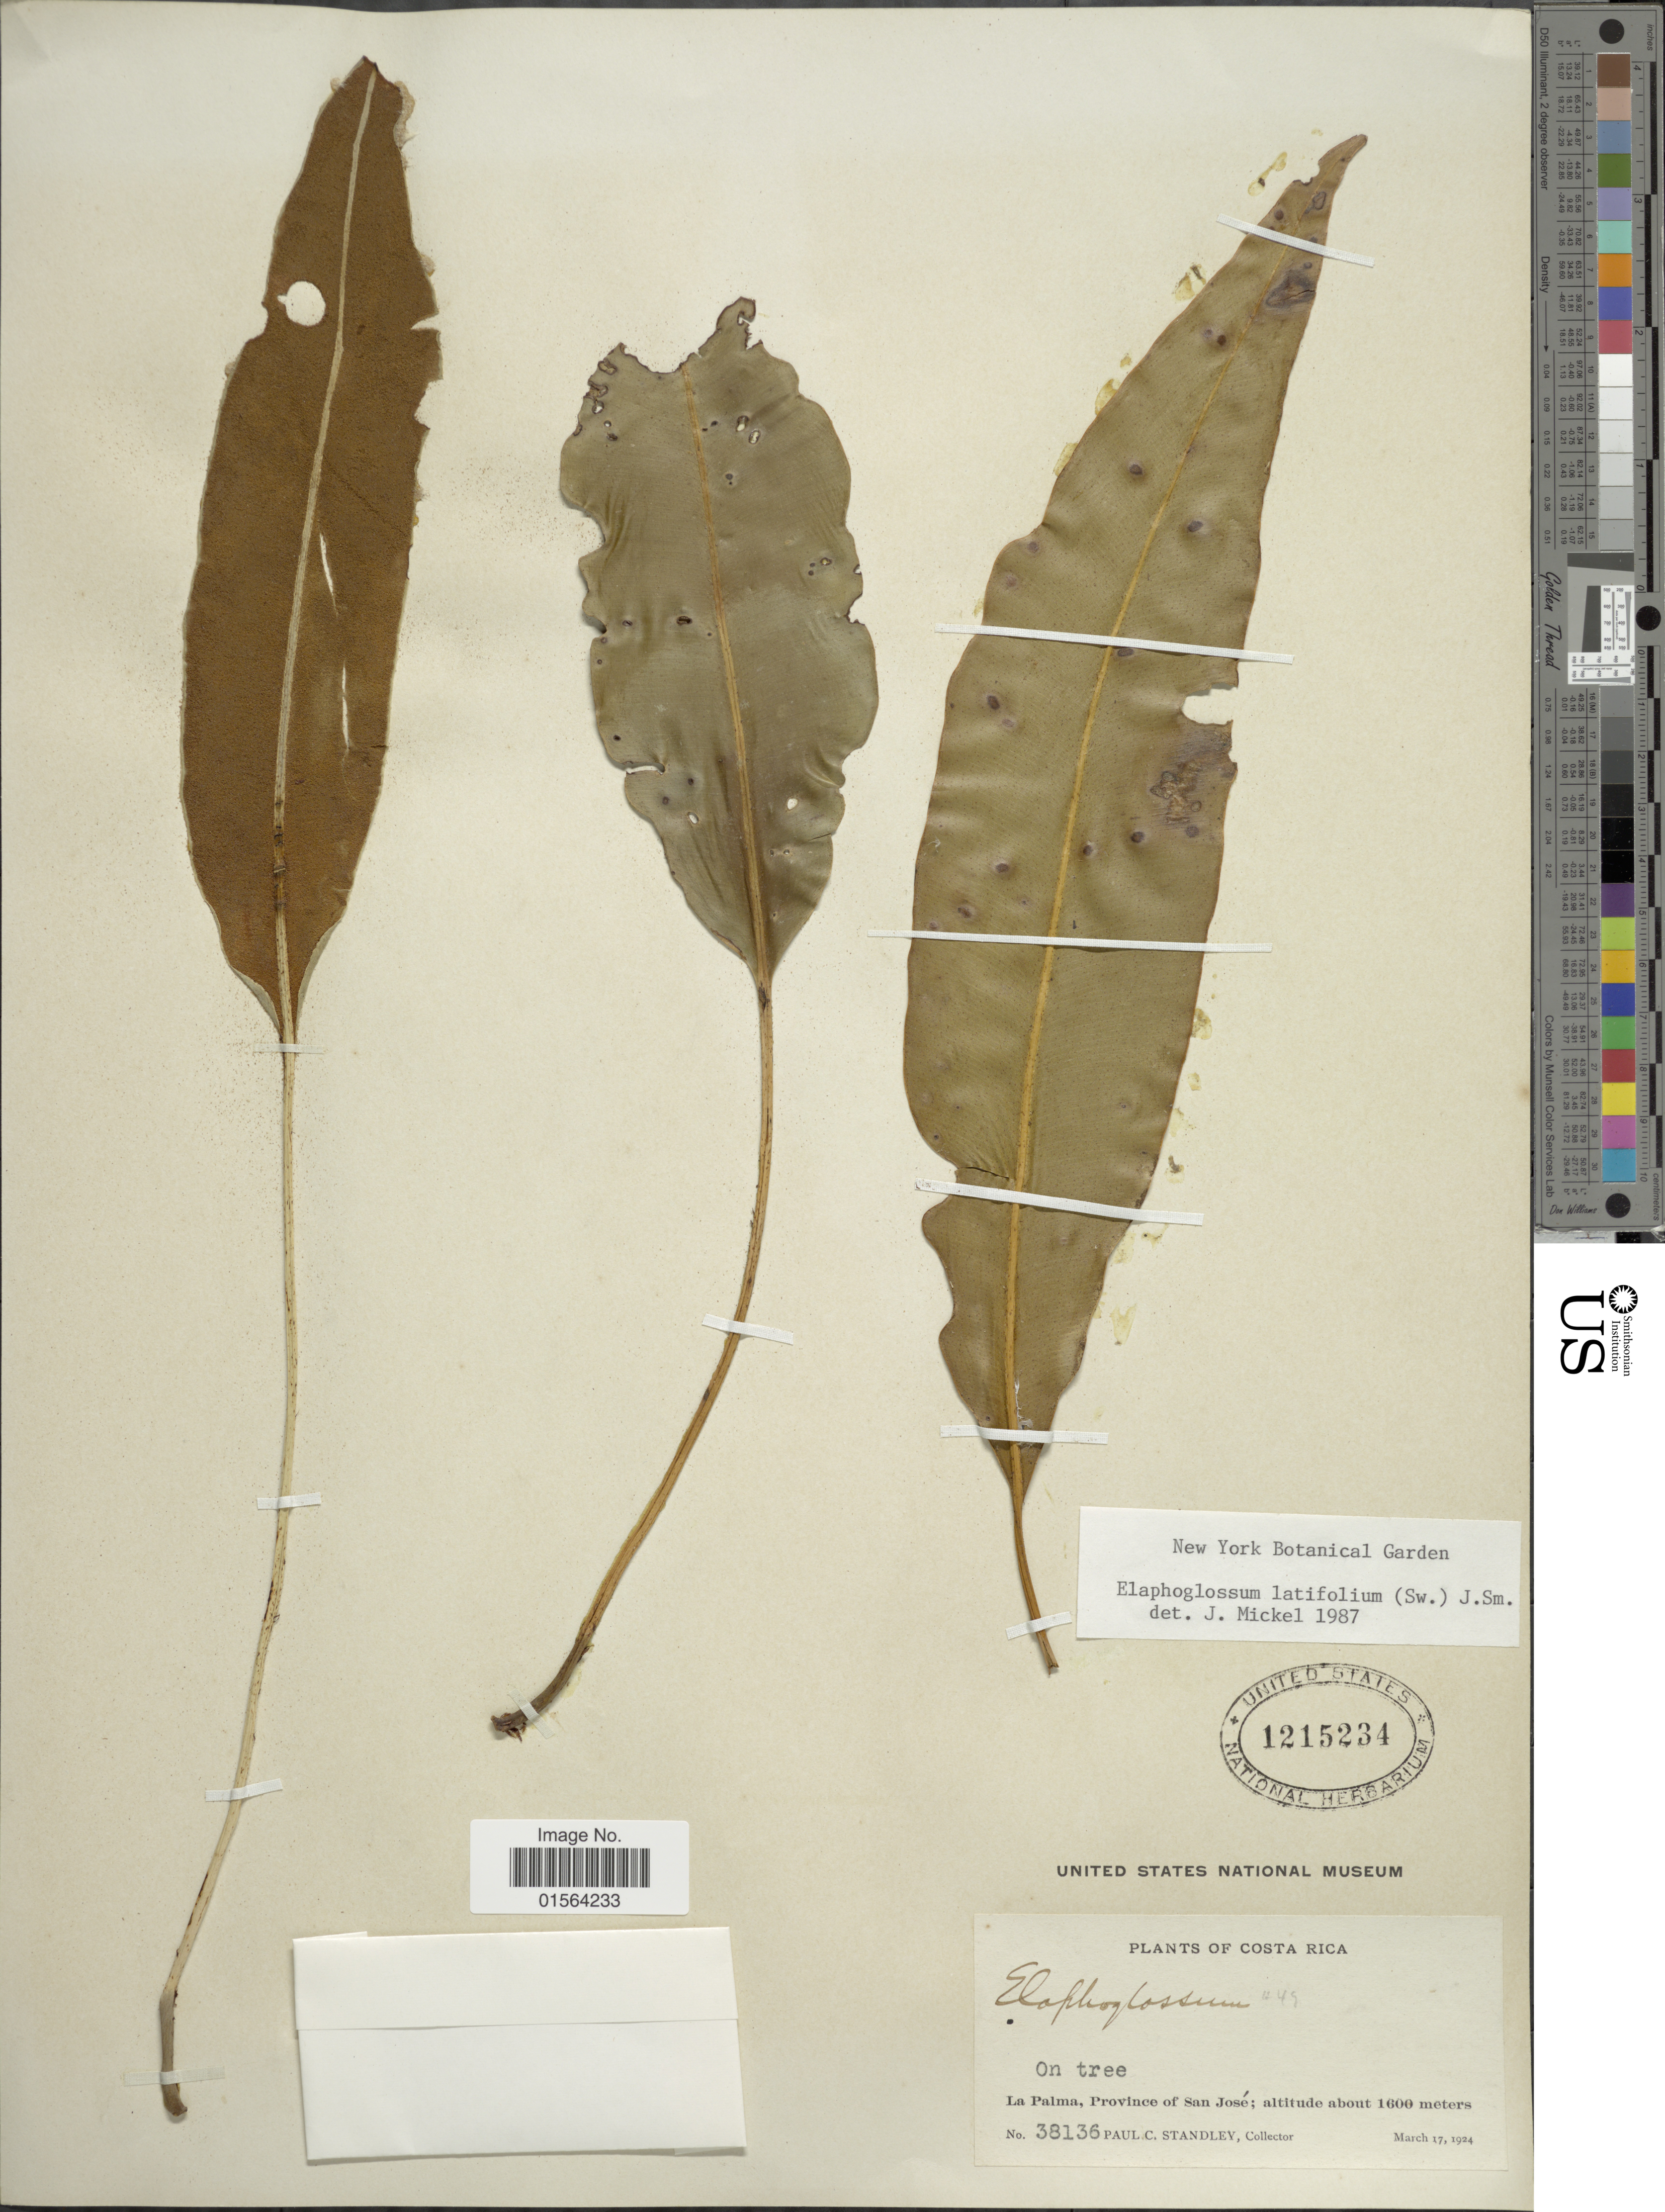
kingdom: Plantae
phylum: Tracheophyta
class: Polypodiopsida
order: Polypodiales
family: Dryopteridaceae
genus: Elaphoglossum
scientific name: Elaphoglossum latifolium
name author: (Sw.) J. Sm.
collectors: P. C. Standley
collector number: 381236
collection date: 1924-03-17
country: Costa Rica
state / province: San José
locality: La Palma, Province of San Jose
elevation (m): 1600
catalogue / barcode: US 1215234